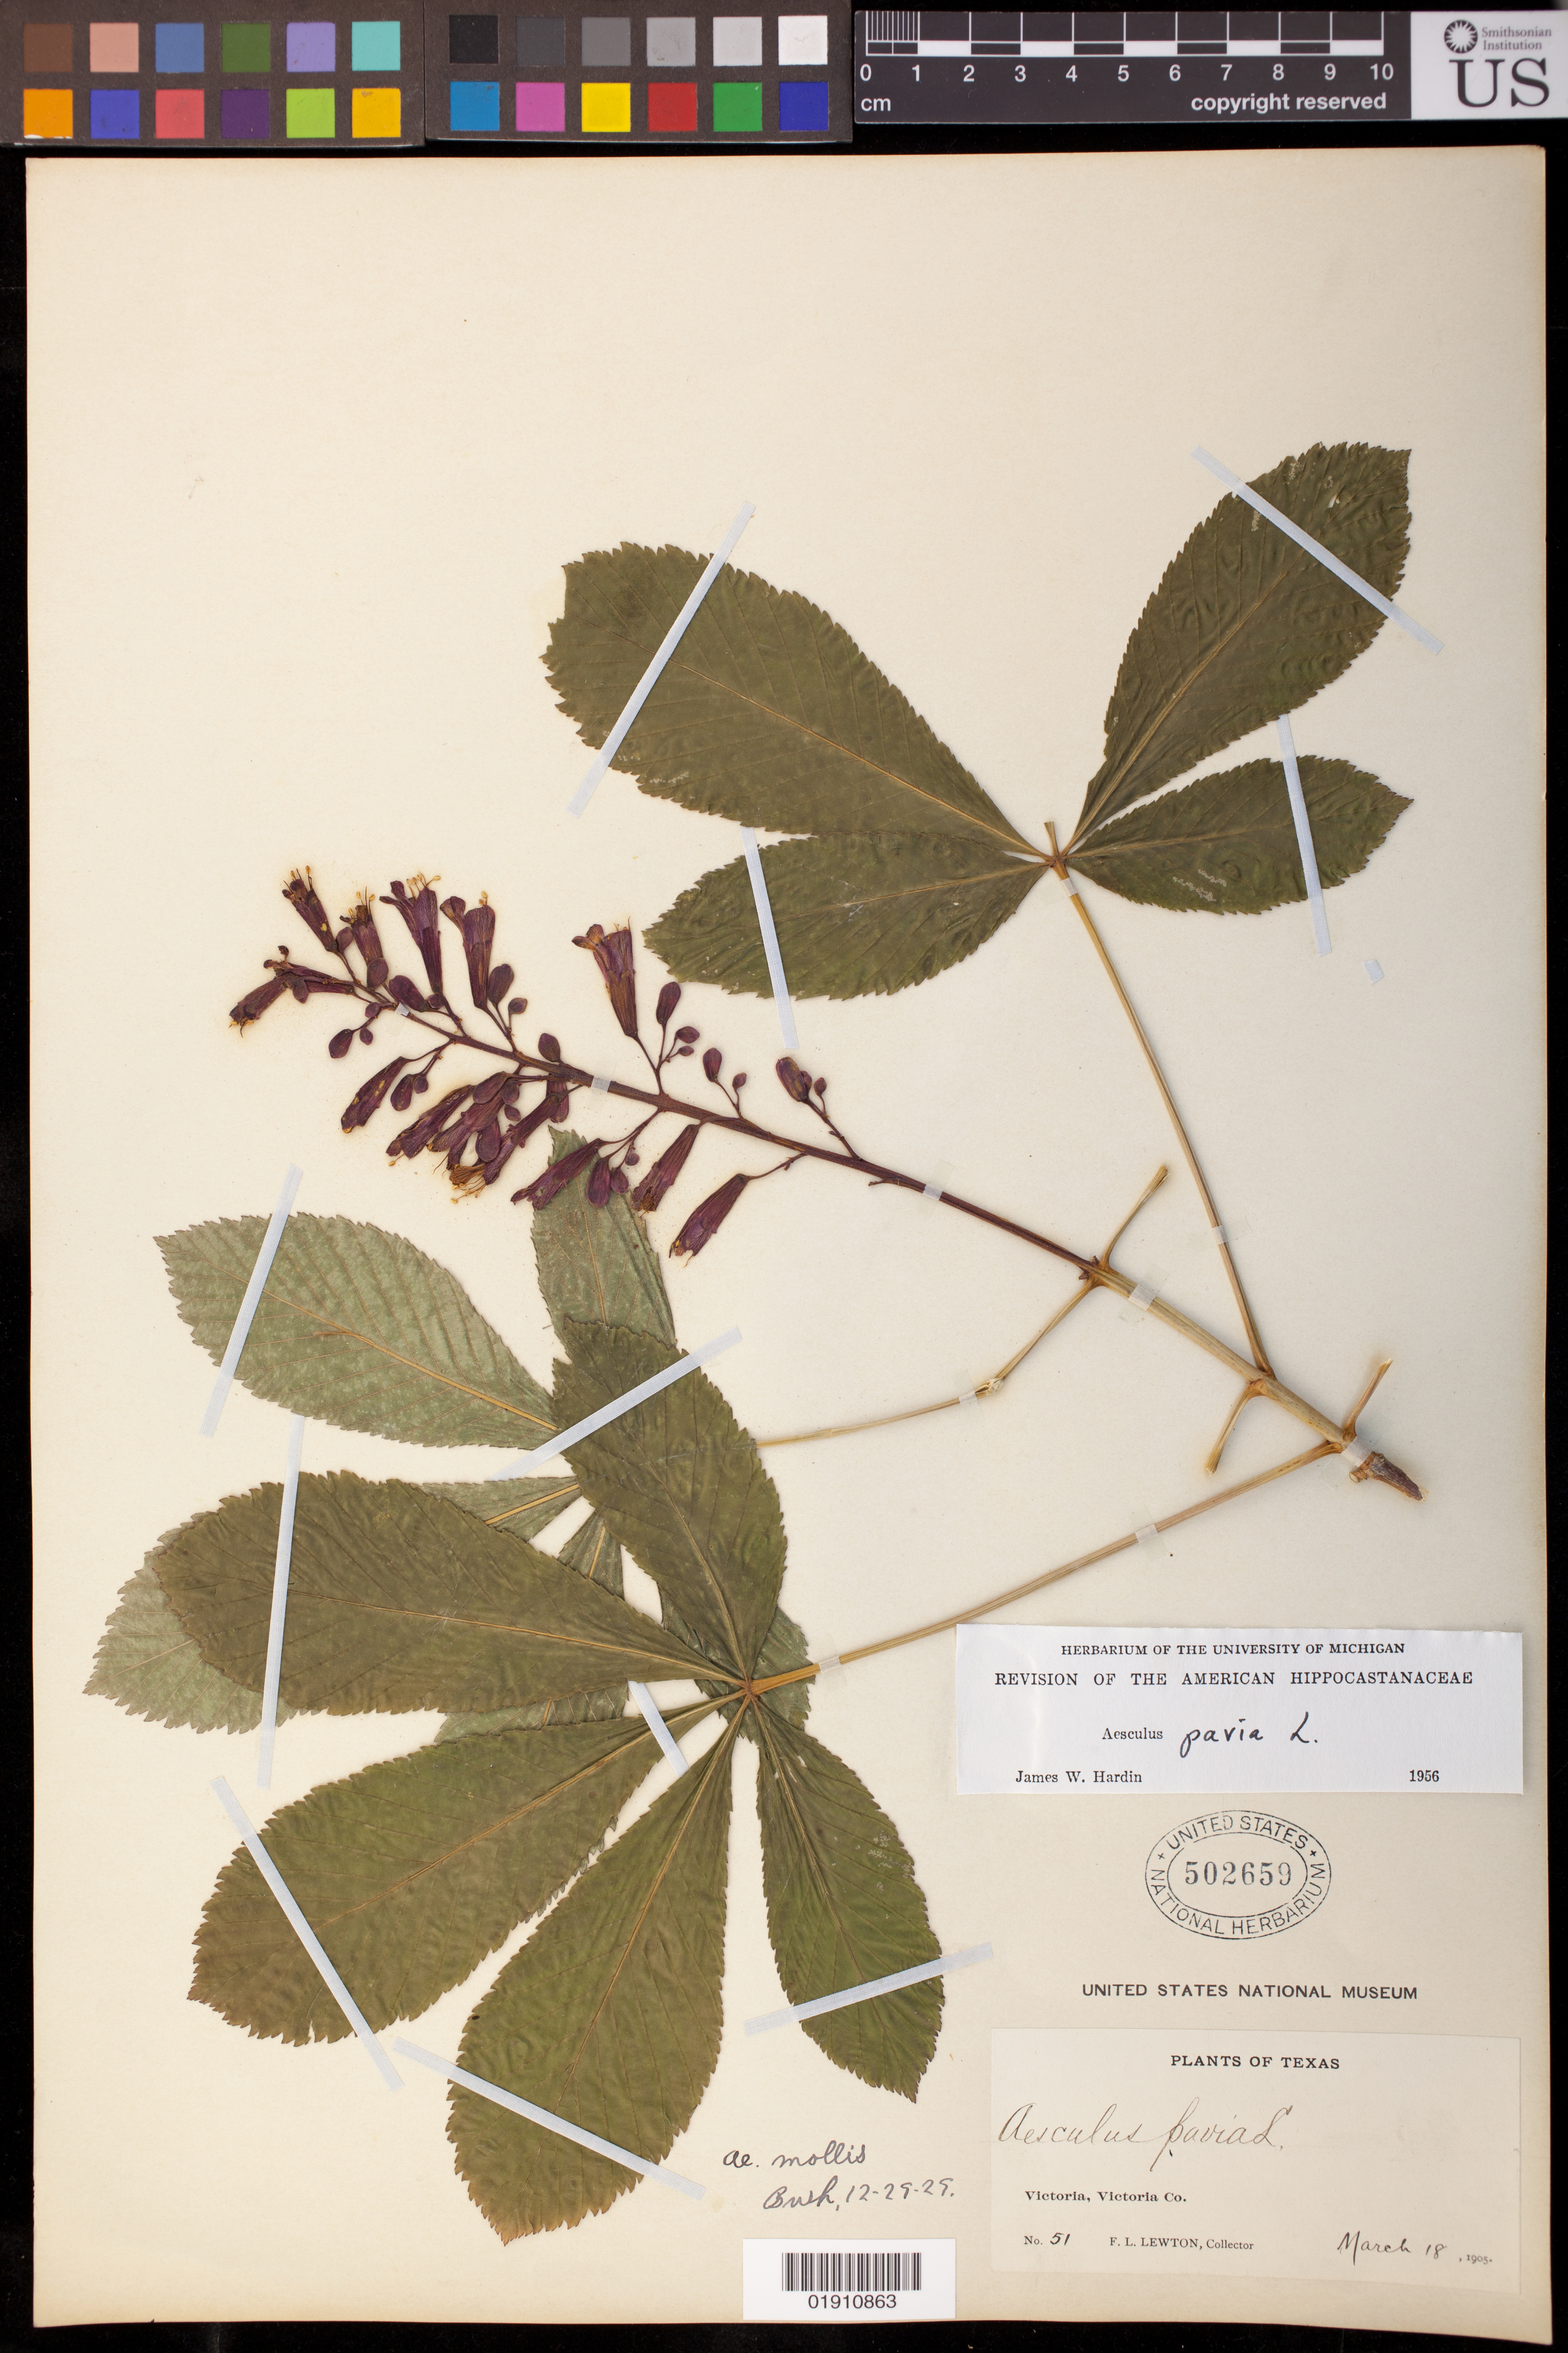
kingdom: Plantae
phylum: Tracheophyta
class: Magnoliopsida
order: Sapindales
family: Sapindaceae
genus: Aesculus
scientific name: Aesculus pavia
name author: L.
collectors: F. L. Lewton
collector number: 51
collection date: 1905-03-18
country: United States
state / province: Texas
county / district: Victoria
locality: Victoria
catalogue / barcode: US 502659